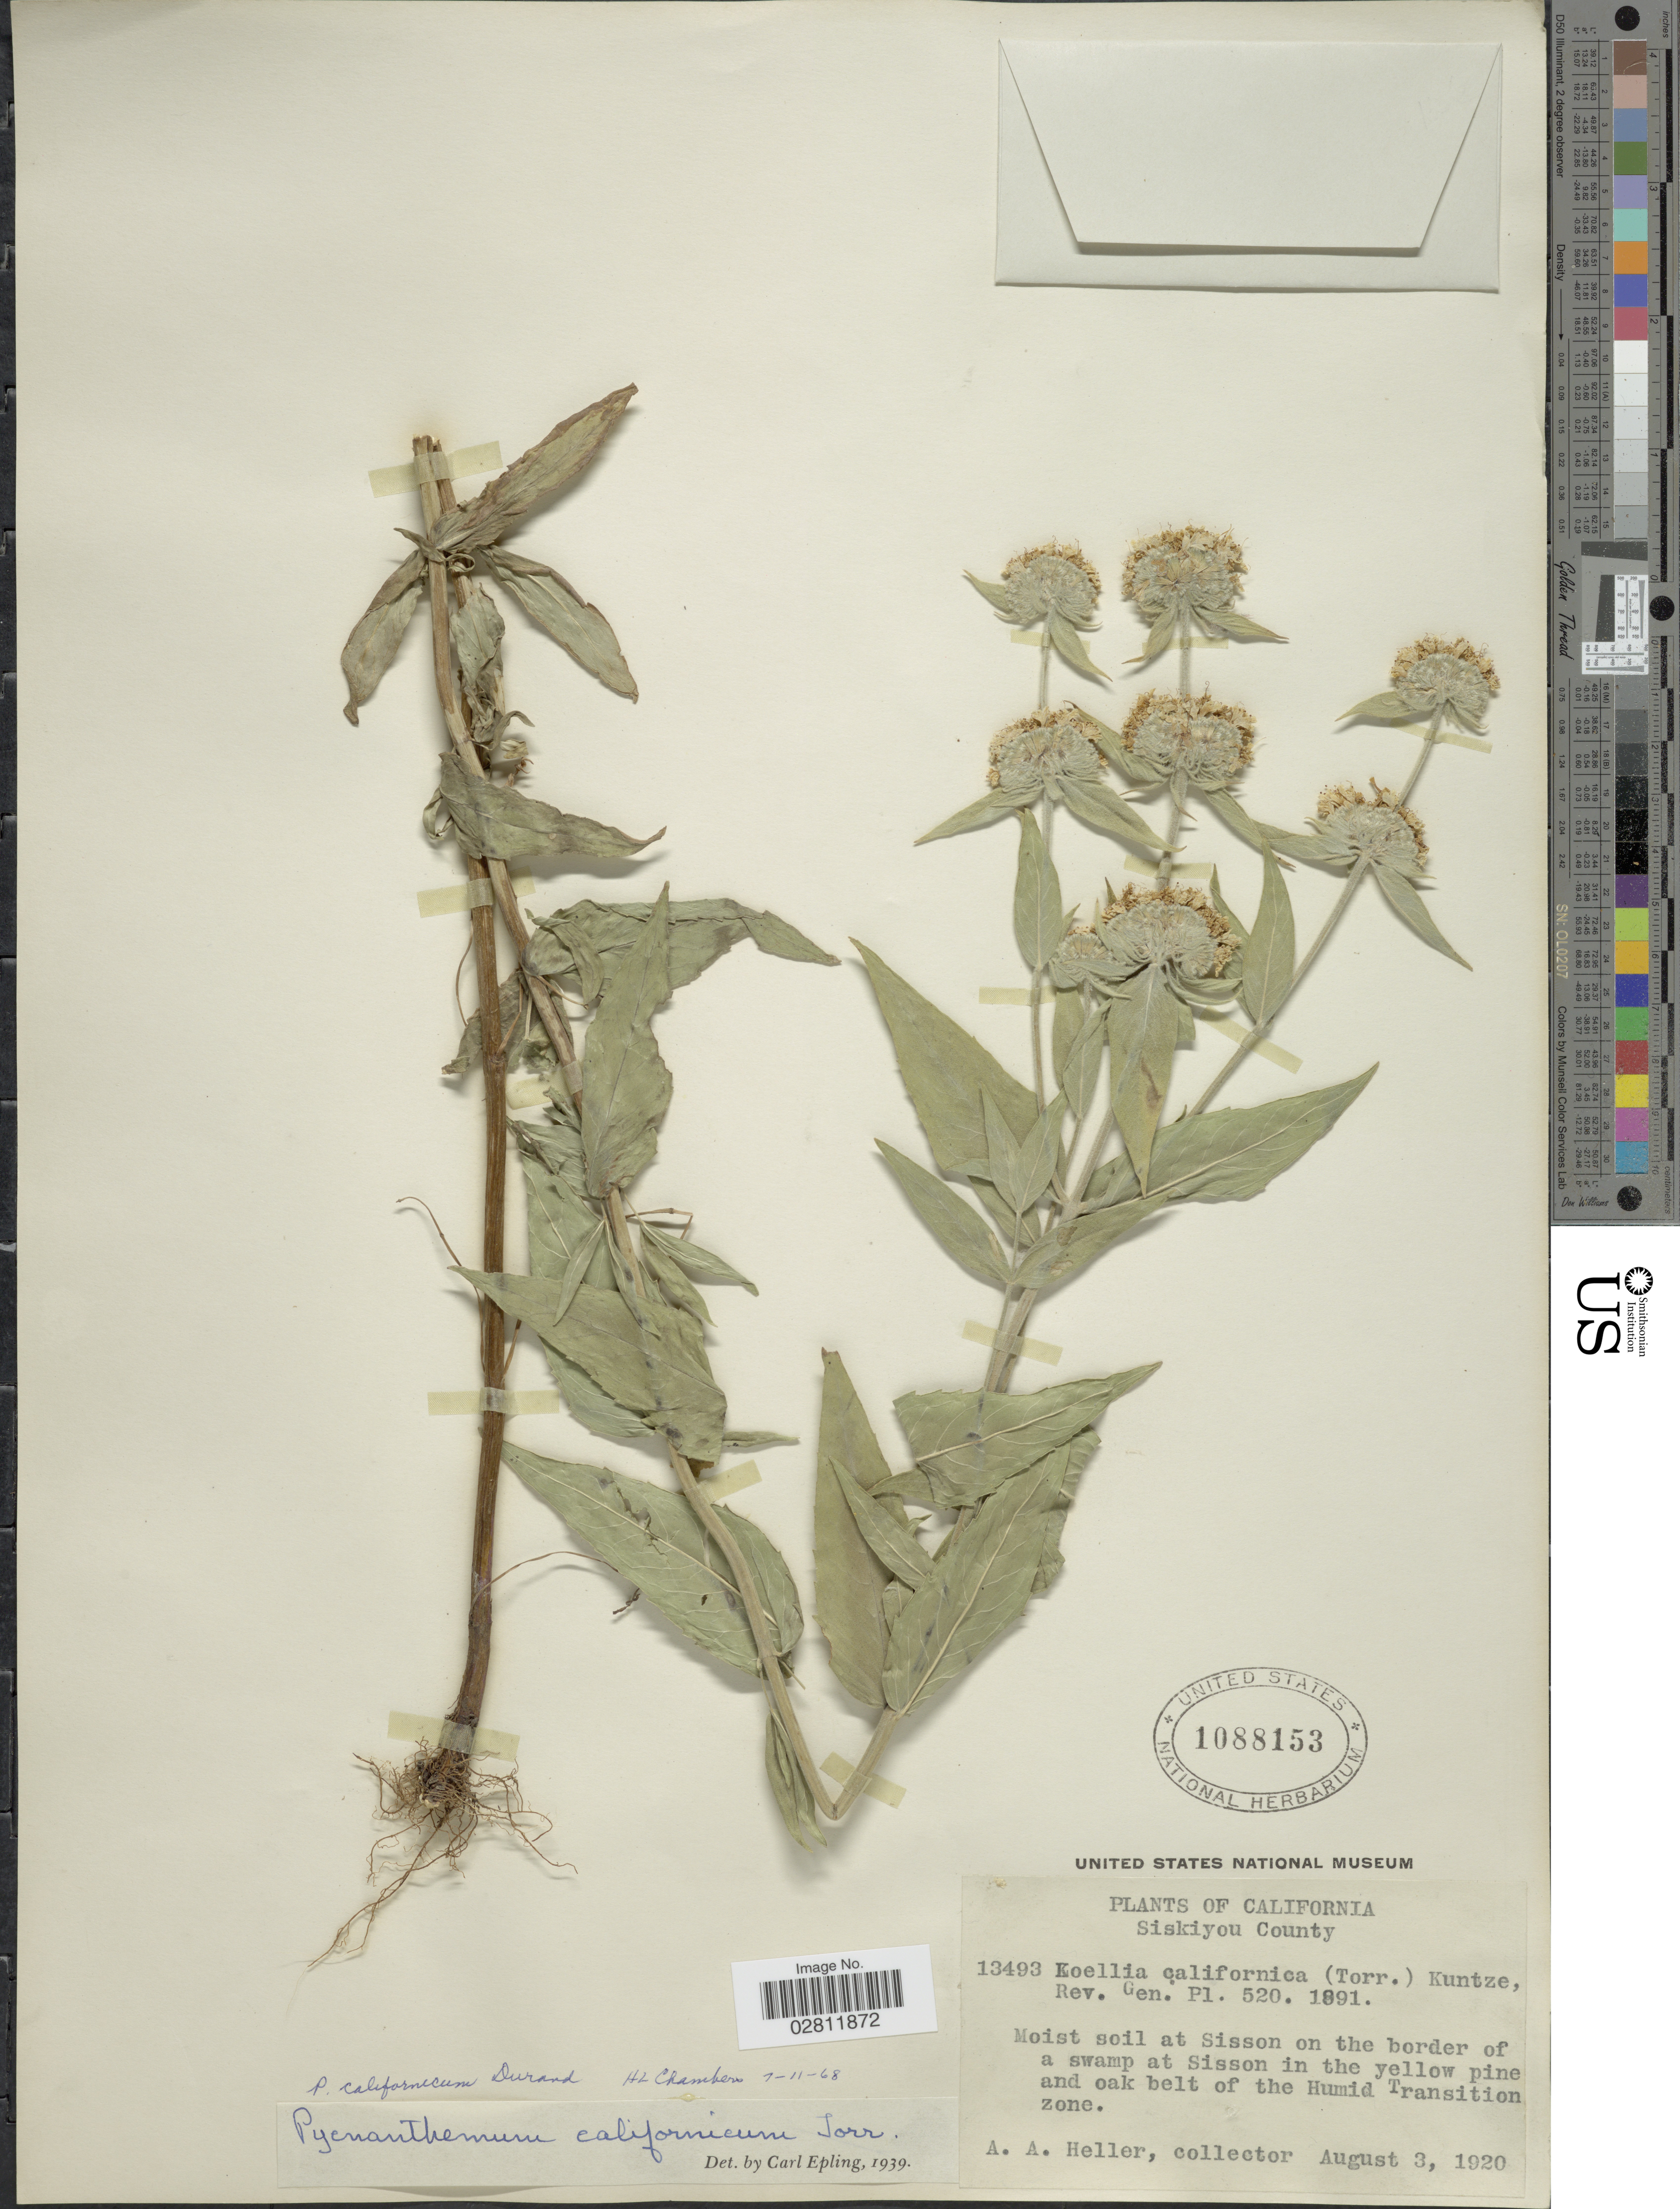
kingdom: Plantae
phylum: Tracheophyta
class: Magnoliopsida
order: Lamiales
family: Lamiaceae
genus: Pycnanthemum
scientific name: Pycnanthemum californicum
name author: Torr. ex Durand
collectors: A. A. Heller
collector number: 13493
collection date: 1920-08-03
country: United States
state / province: California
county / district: Siskiyou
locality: Siskiyou County. Moist soil at Sisson on the border of a swamp at Sisson in the yellow pine and oak belt of the Humid Transition zone.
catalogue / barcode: US 1088153